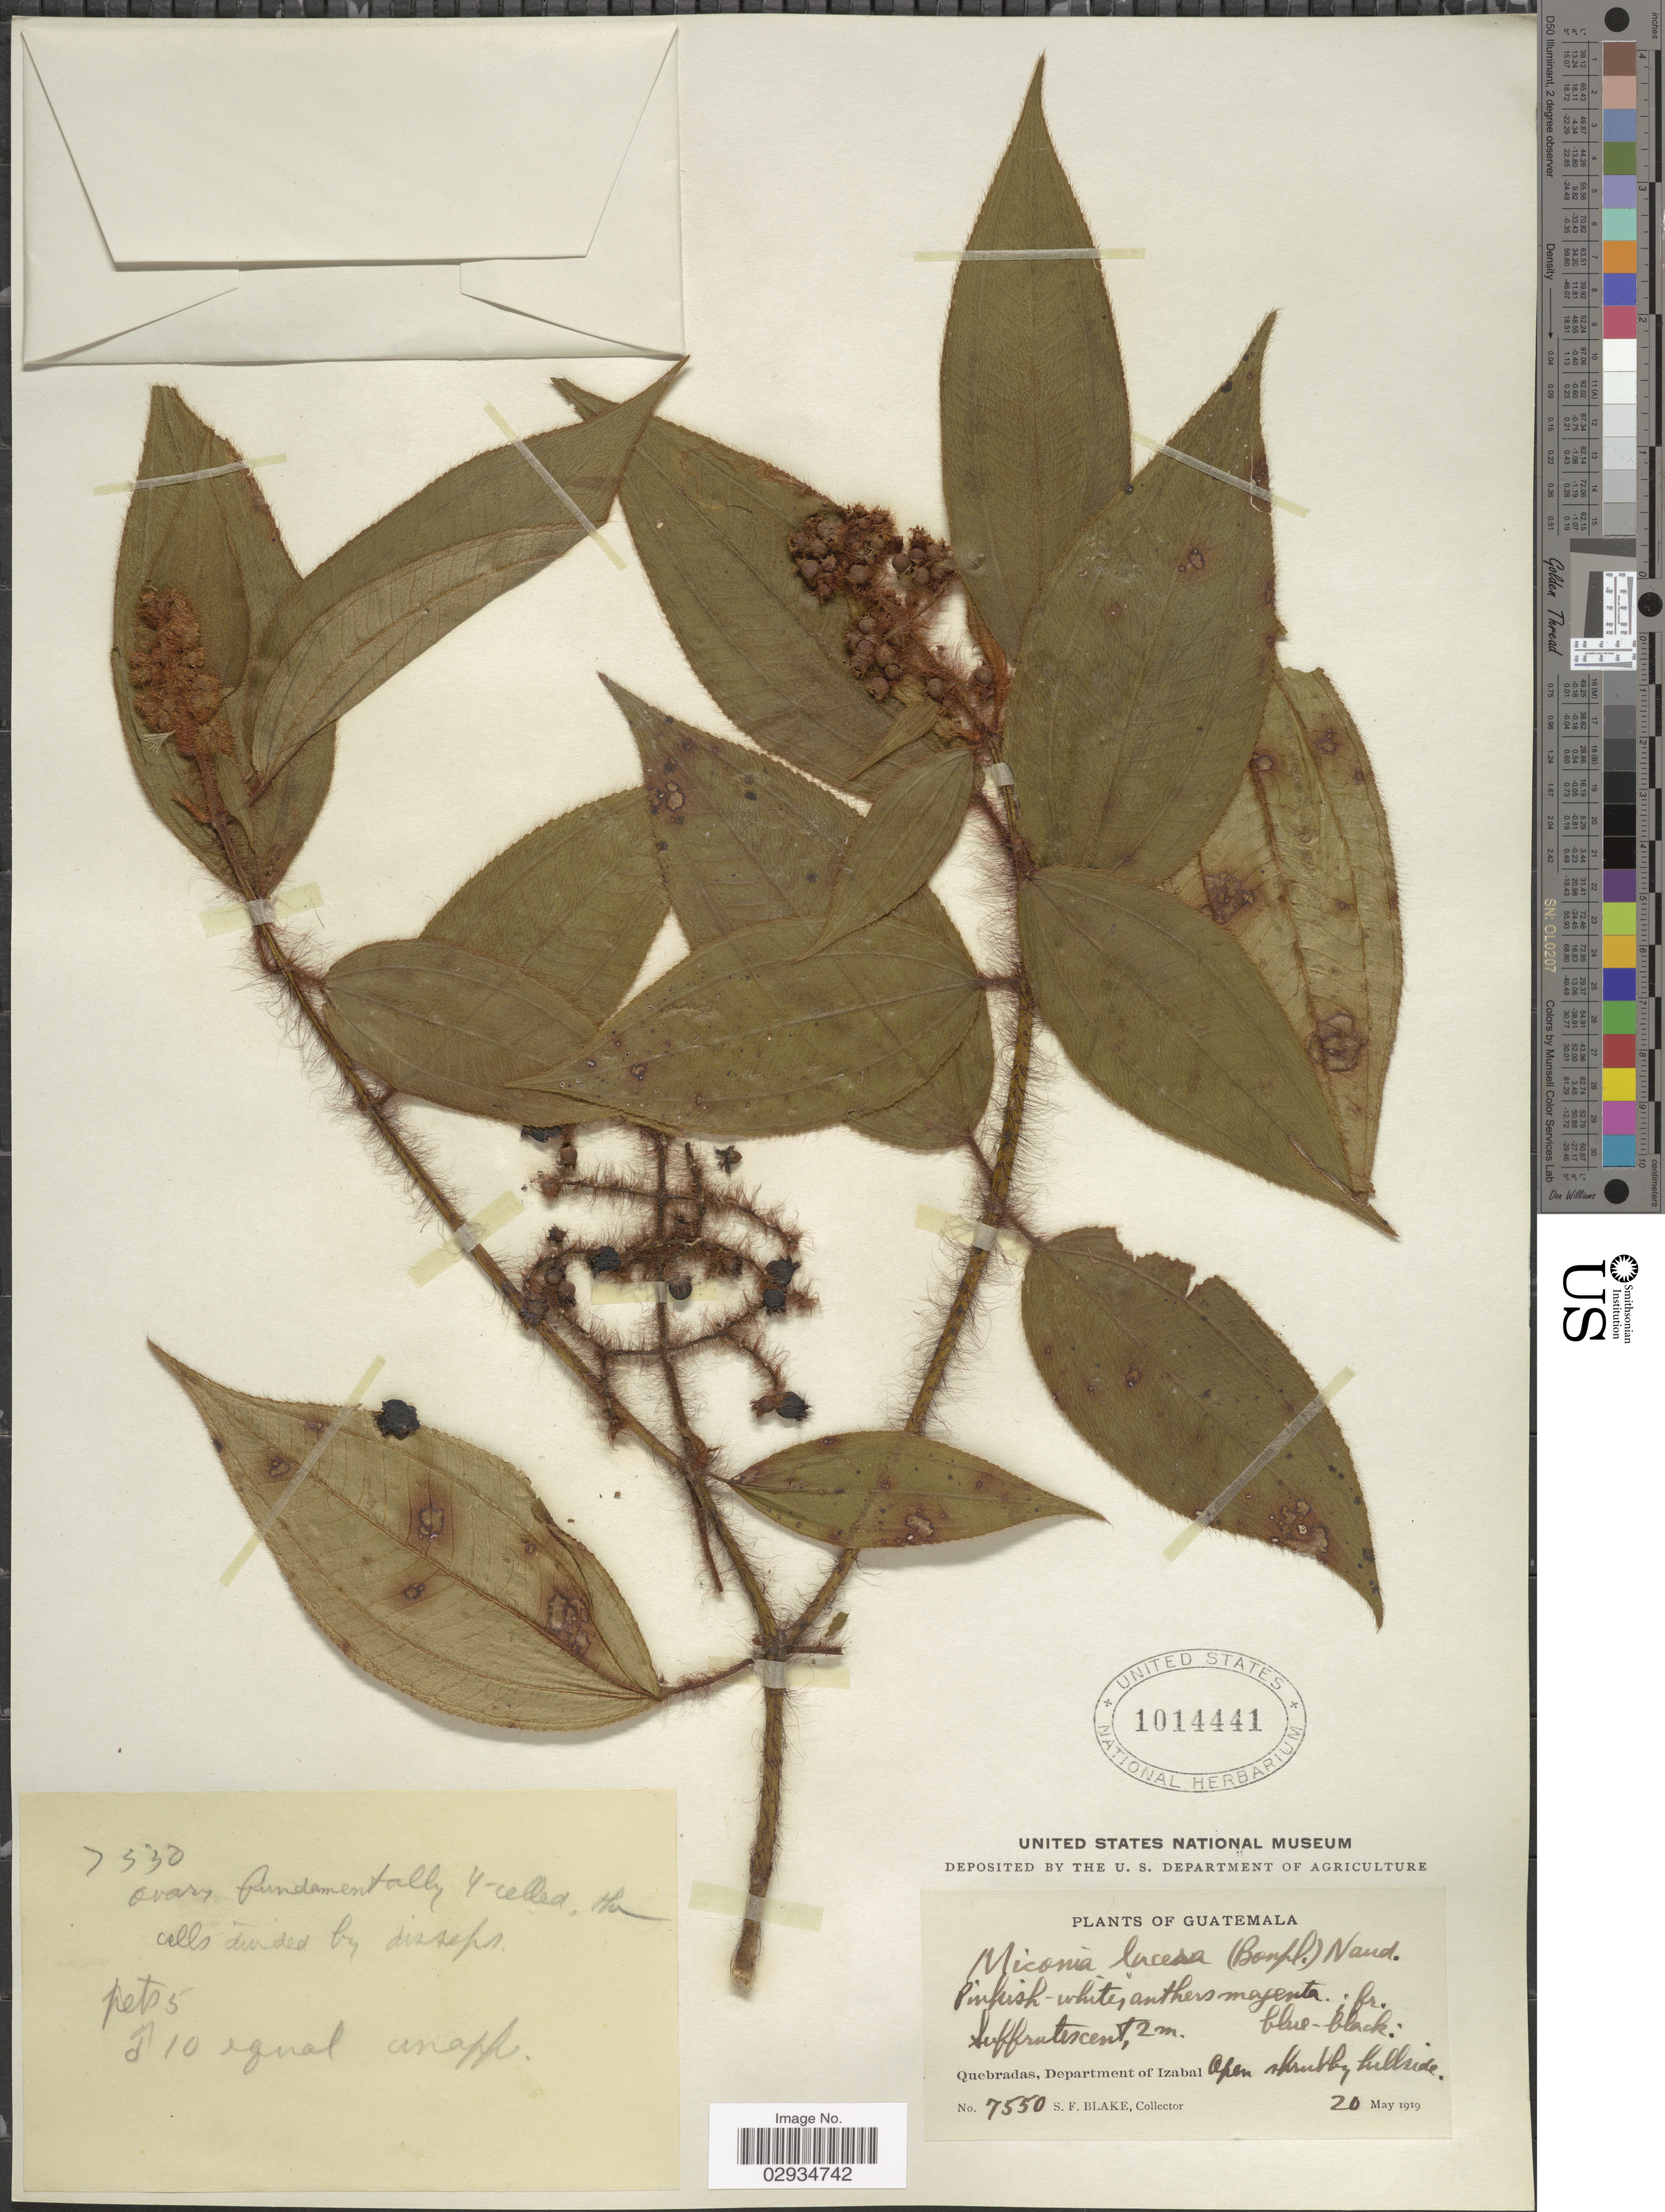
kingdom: Plantae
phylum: Tracheophyta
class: Magnoliopsida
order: Myrtales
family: Melastomataceae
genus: Miconia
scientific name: Miconia lacera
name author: (Bonpl.) Naudin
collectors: S. Blake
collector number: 7550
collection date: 1919-05-20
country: Guatemala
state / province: Izabal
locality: Quebradas, Department of Izabal. Open shrubby hillside.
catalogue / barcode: US 1014441